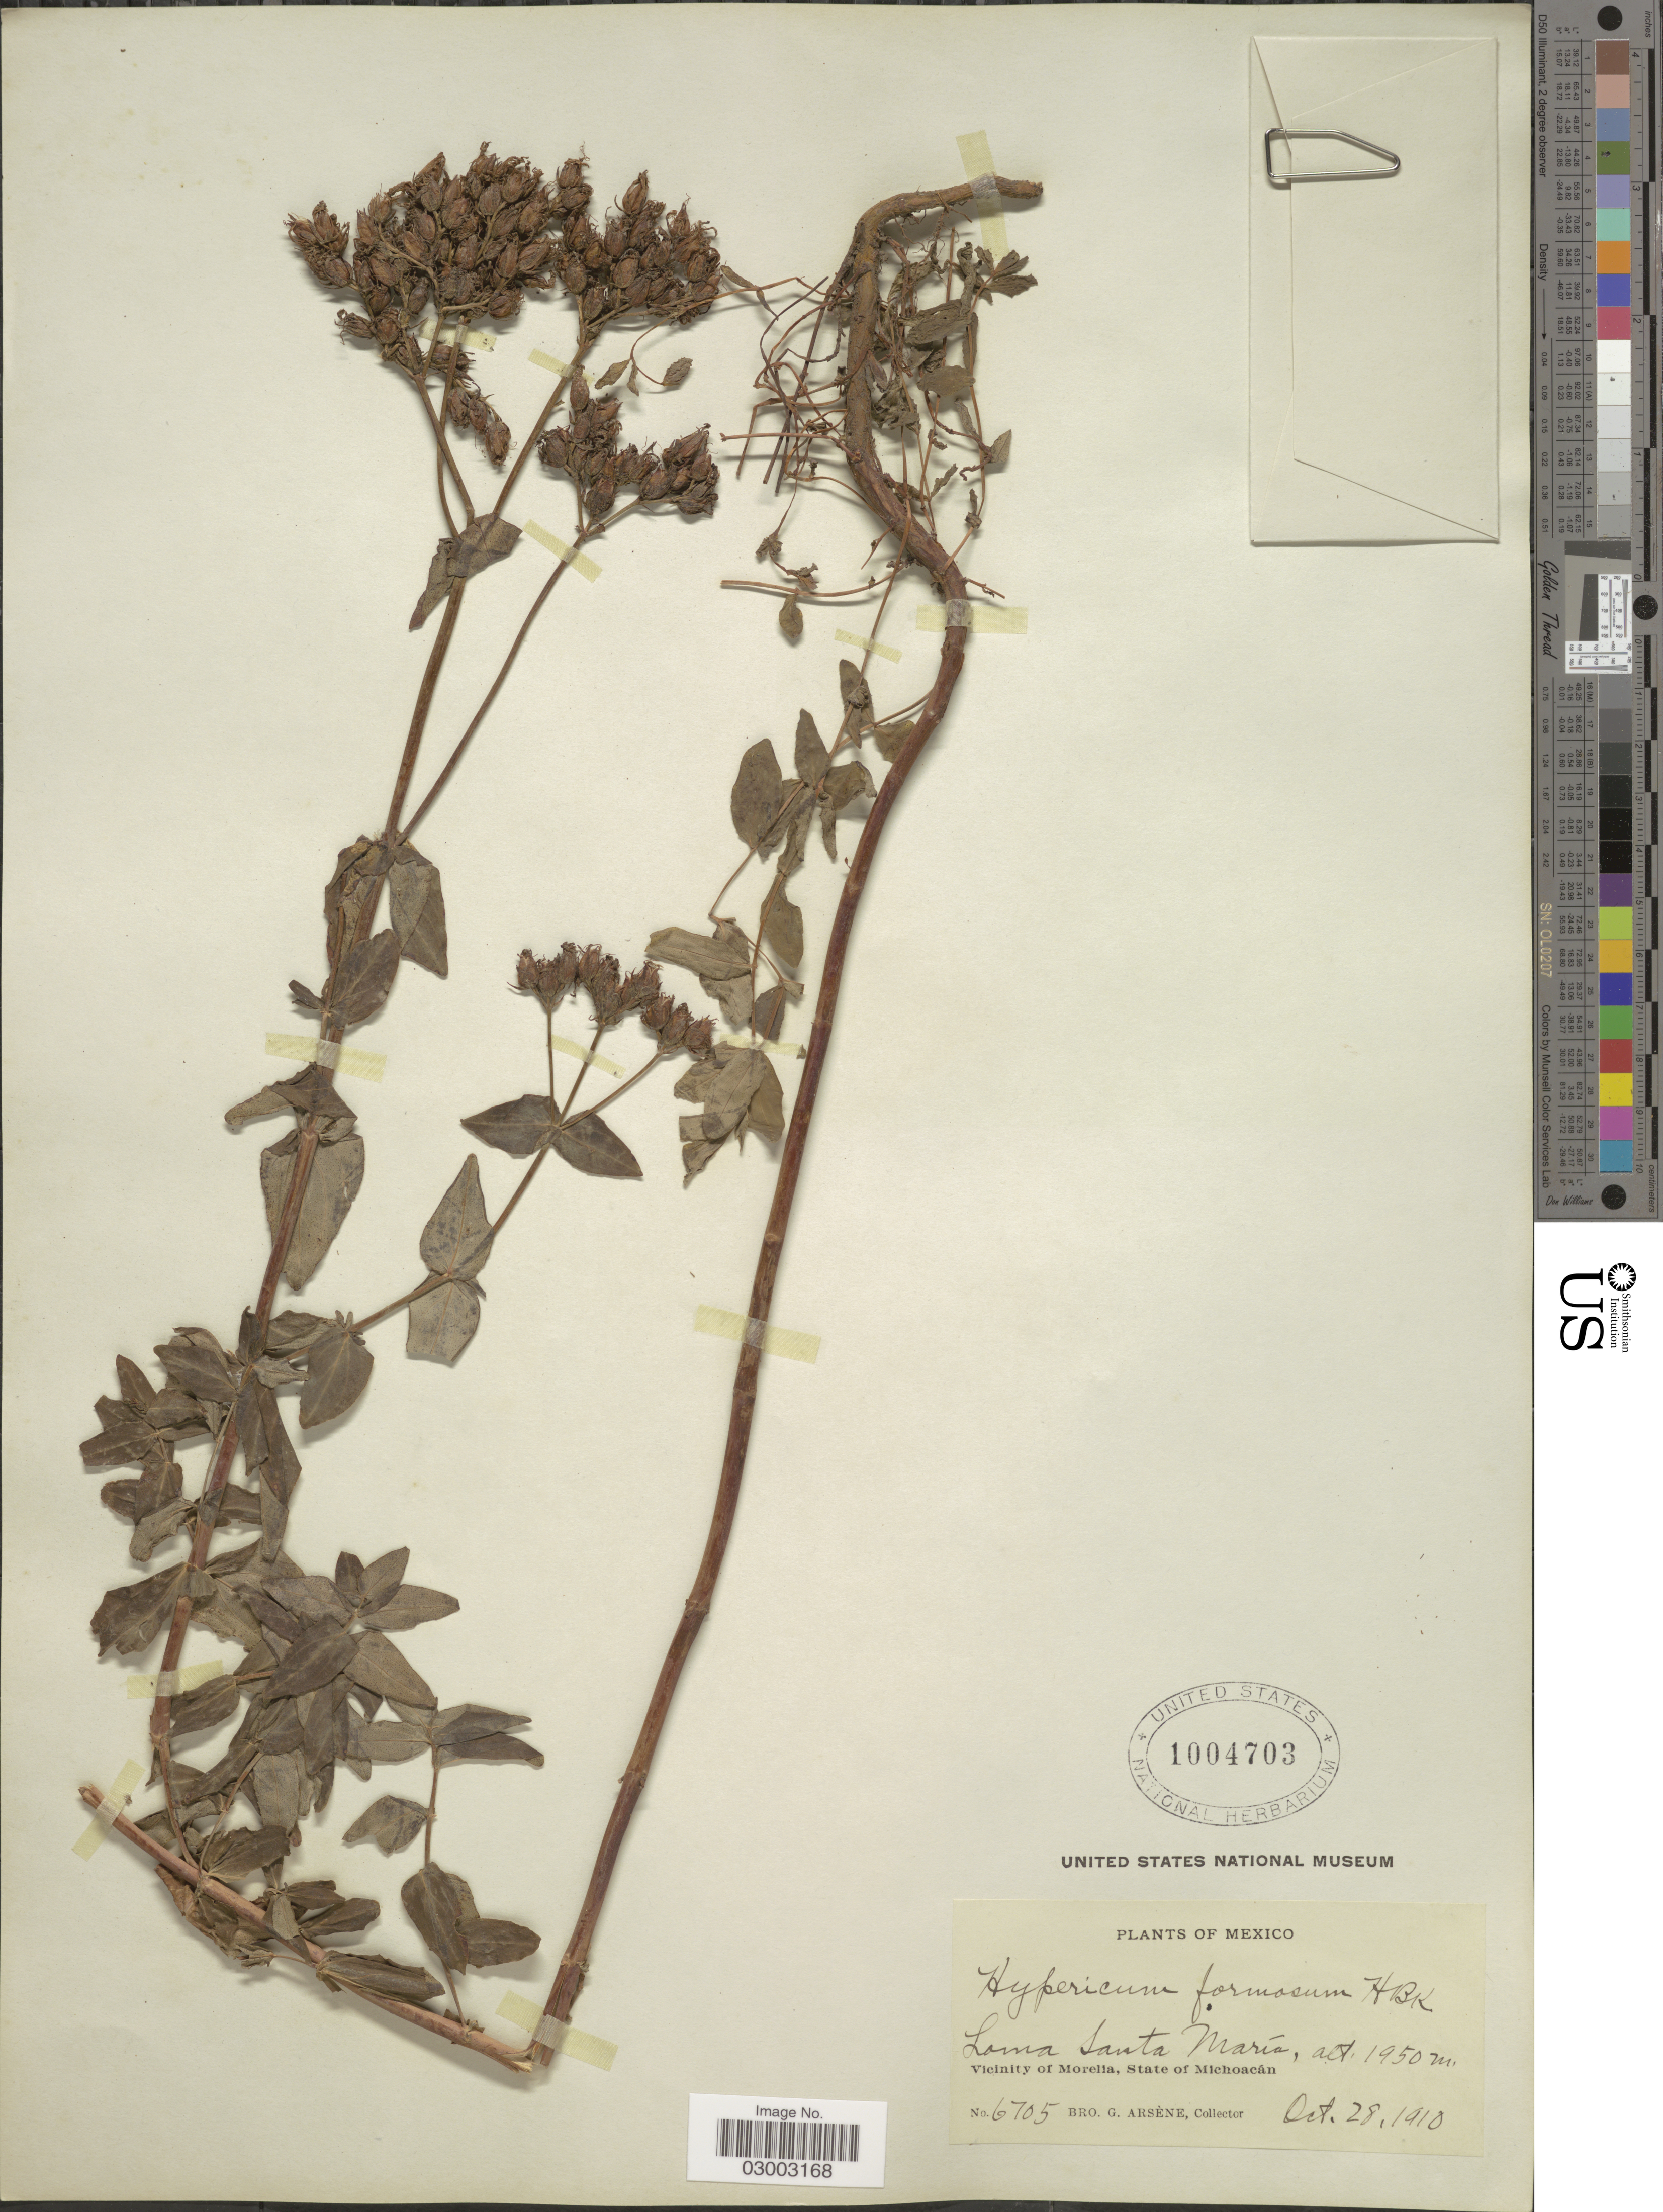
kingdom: Plantae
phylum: Tracheophyta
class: Magnoliopsida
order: Malpighiales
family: Hypericaceae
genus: Hypericum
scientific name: Hypericum formosum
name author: Kunth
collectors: Bro. G. Arsène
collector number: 6705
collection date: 1910-10-28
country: Mexico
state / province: Michoacán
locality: Loma Santa María, Vicinity of Morelia.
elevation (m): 1950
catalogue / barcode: US 1004703